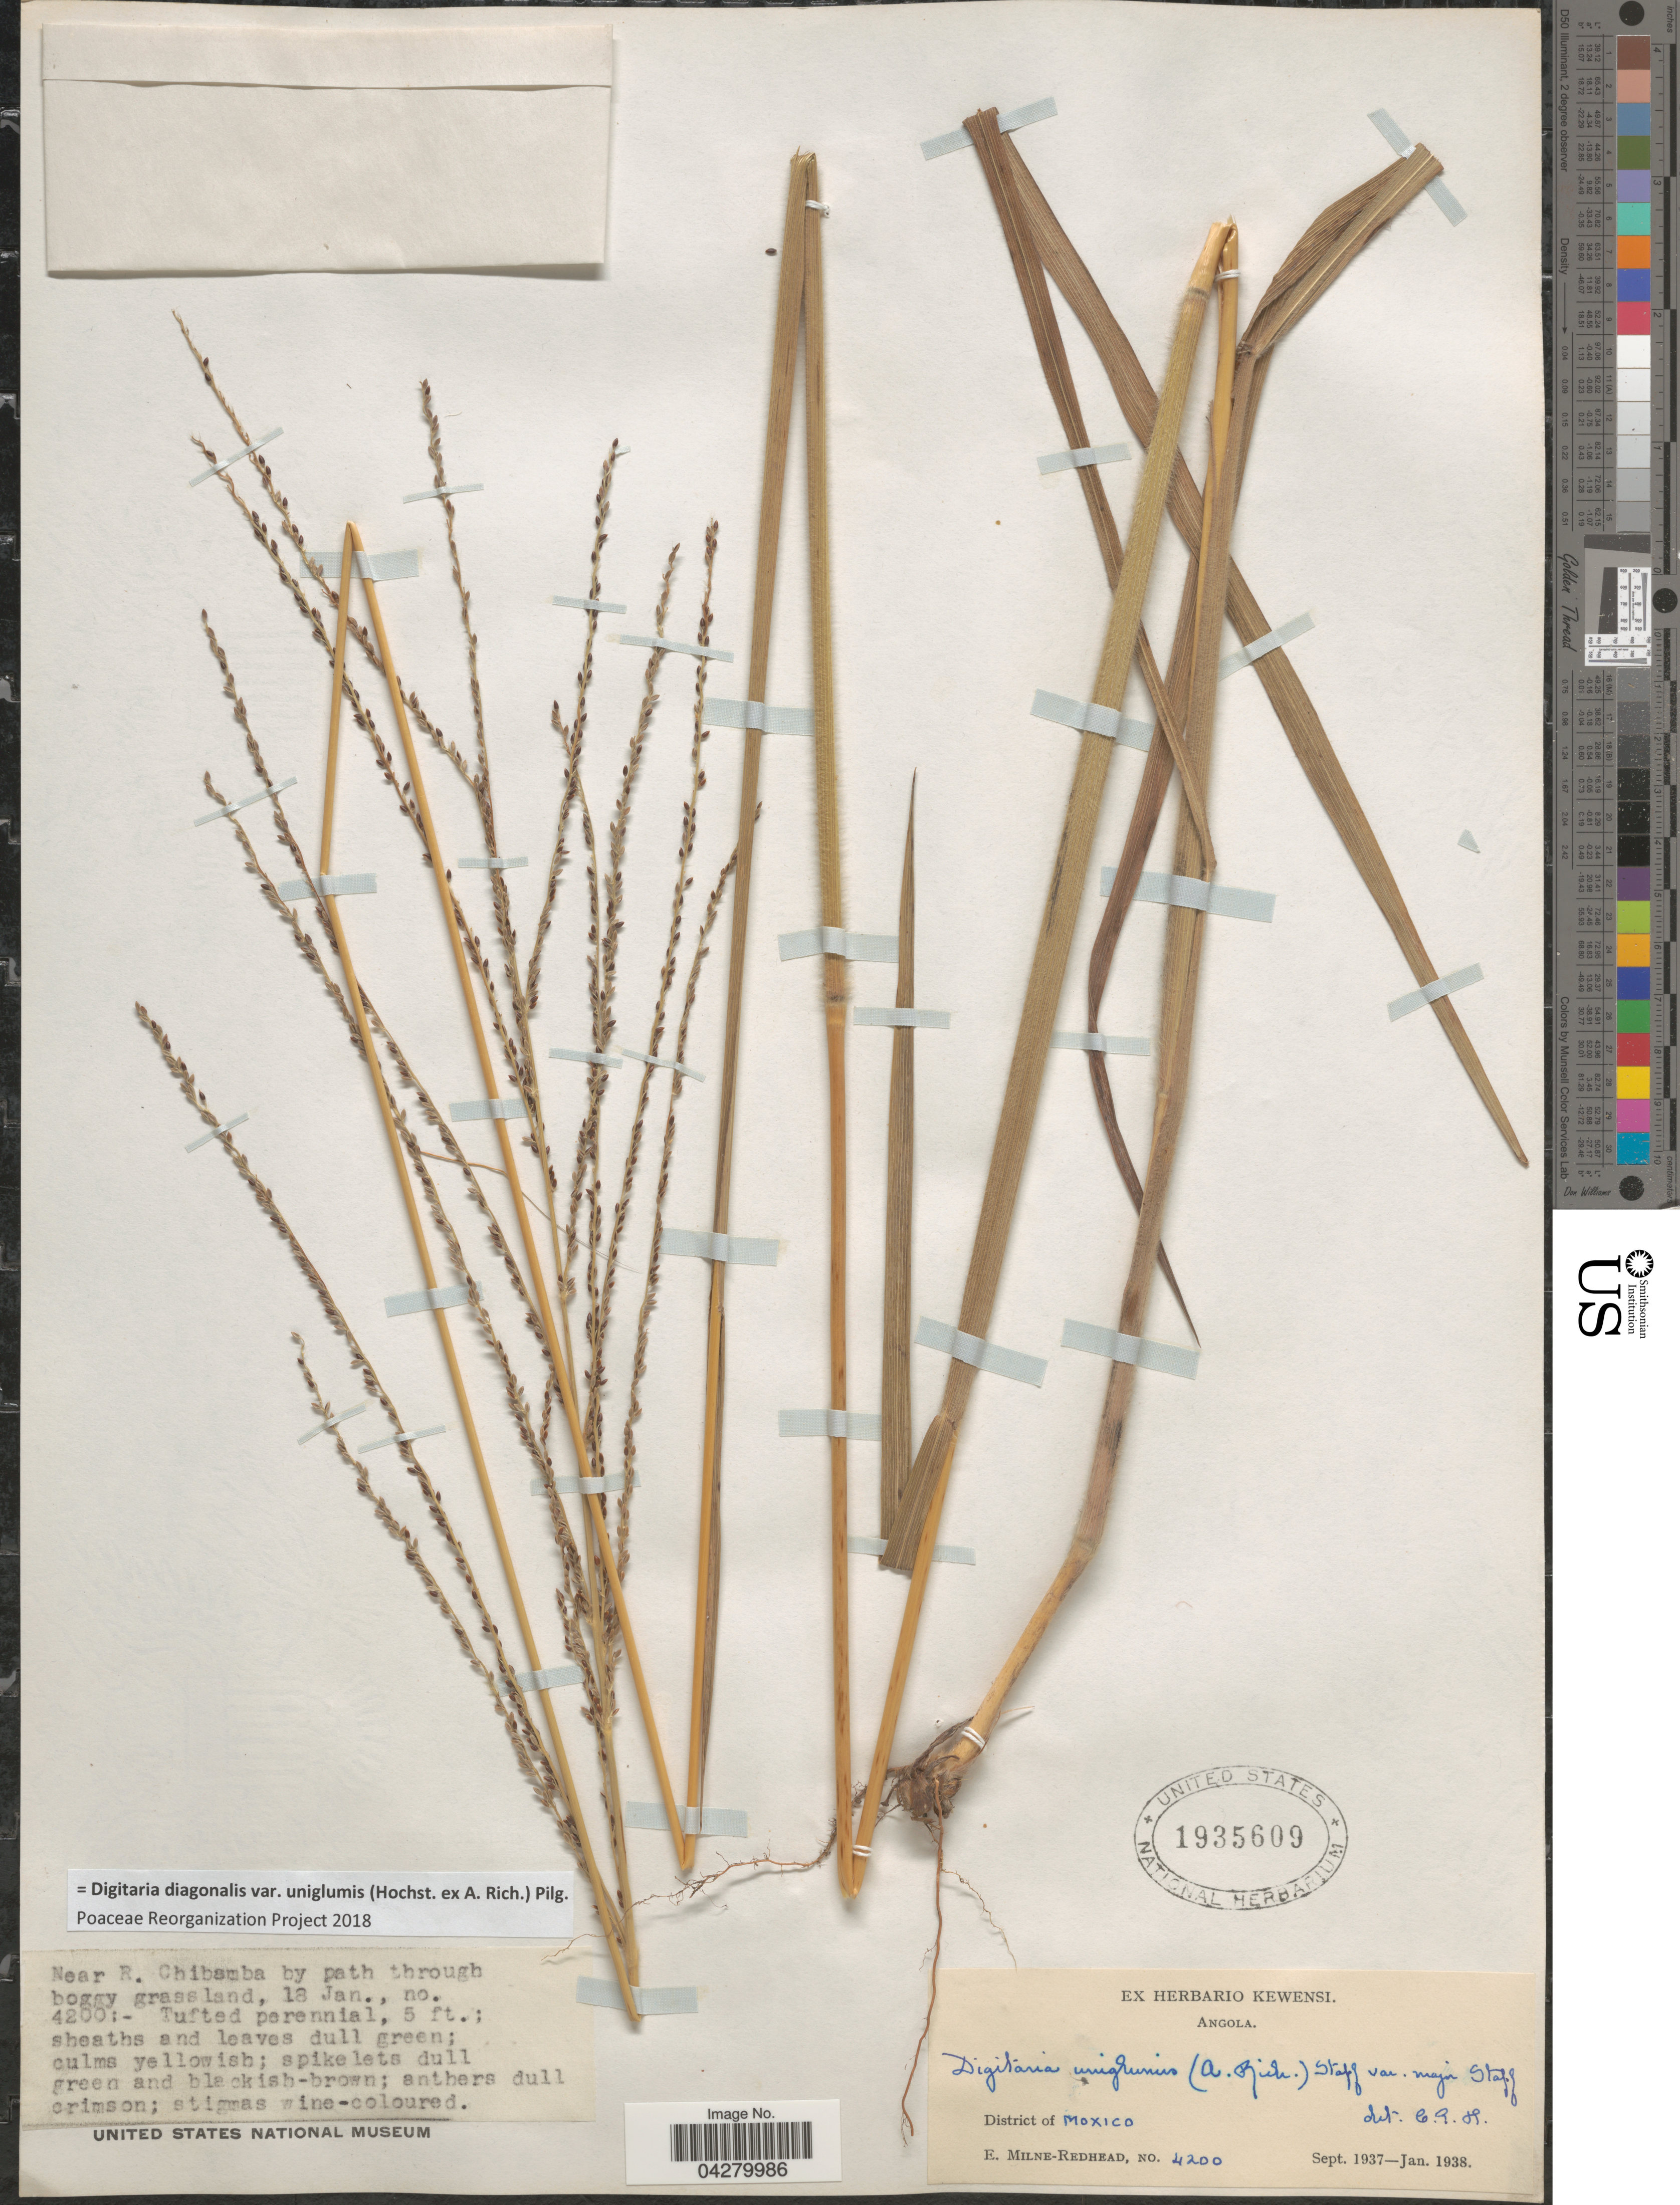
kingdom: Plantae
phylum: Tracheophyta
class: Liliopsida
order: Poales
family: Poaceae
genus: Digitaria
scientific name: Digitaria diagonalis var. uniglumis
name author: (Hochst. ex A. Rich.) Pilg.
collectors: E. W. Milne-Redhead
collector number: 4200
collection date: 1938-01-18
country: Angola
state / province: Moxico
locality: Near R. Chibamba. District of Moxico.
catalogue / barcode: US 1935609